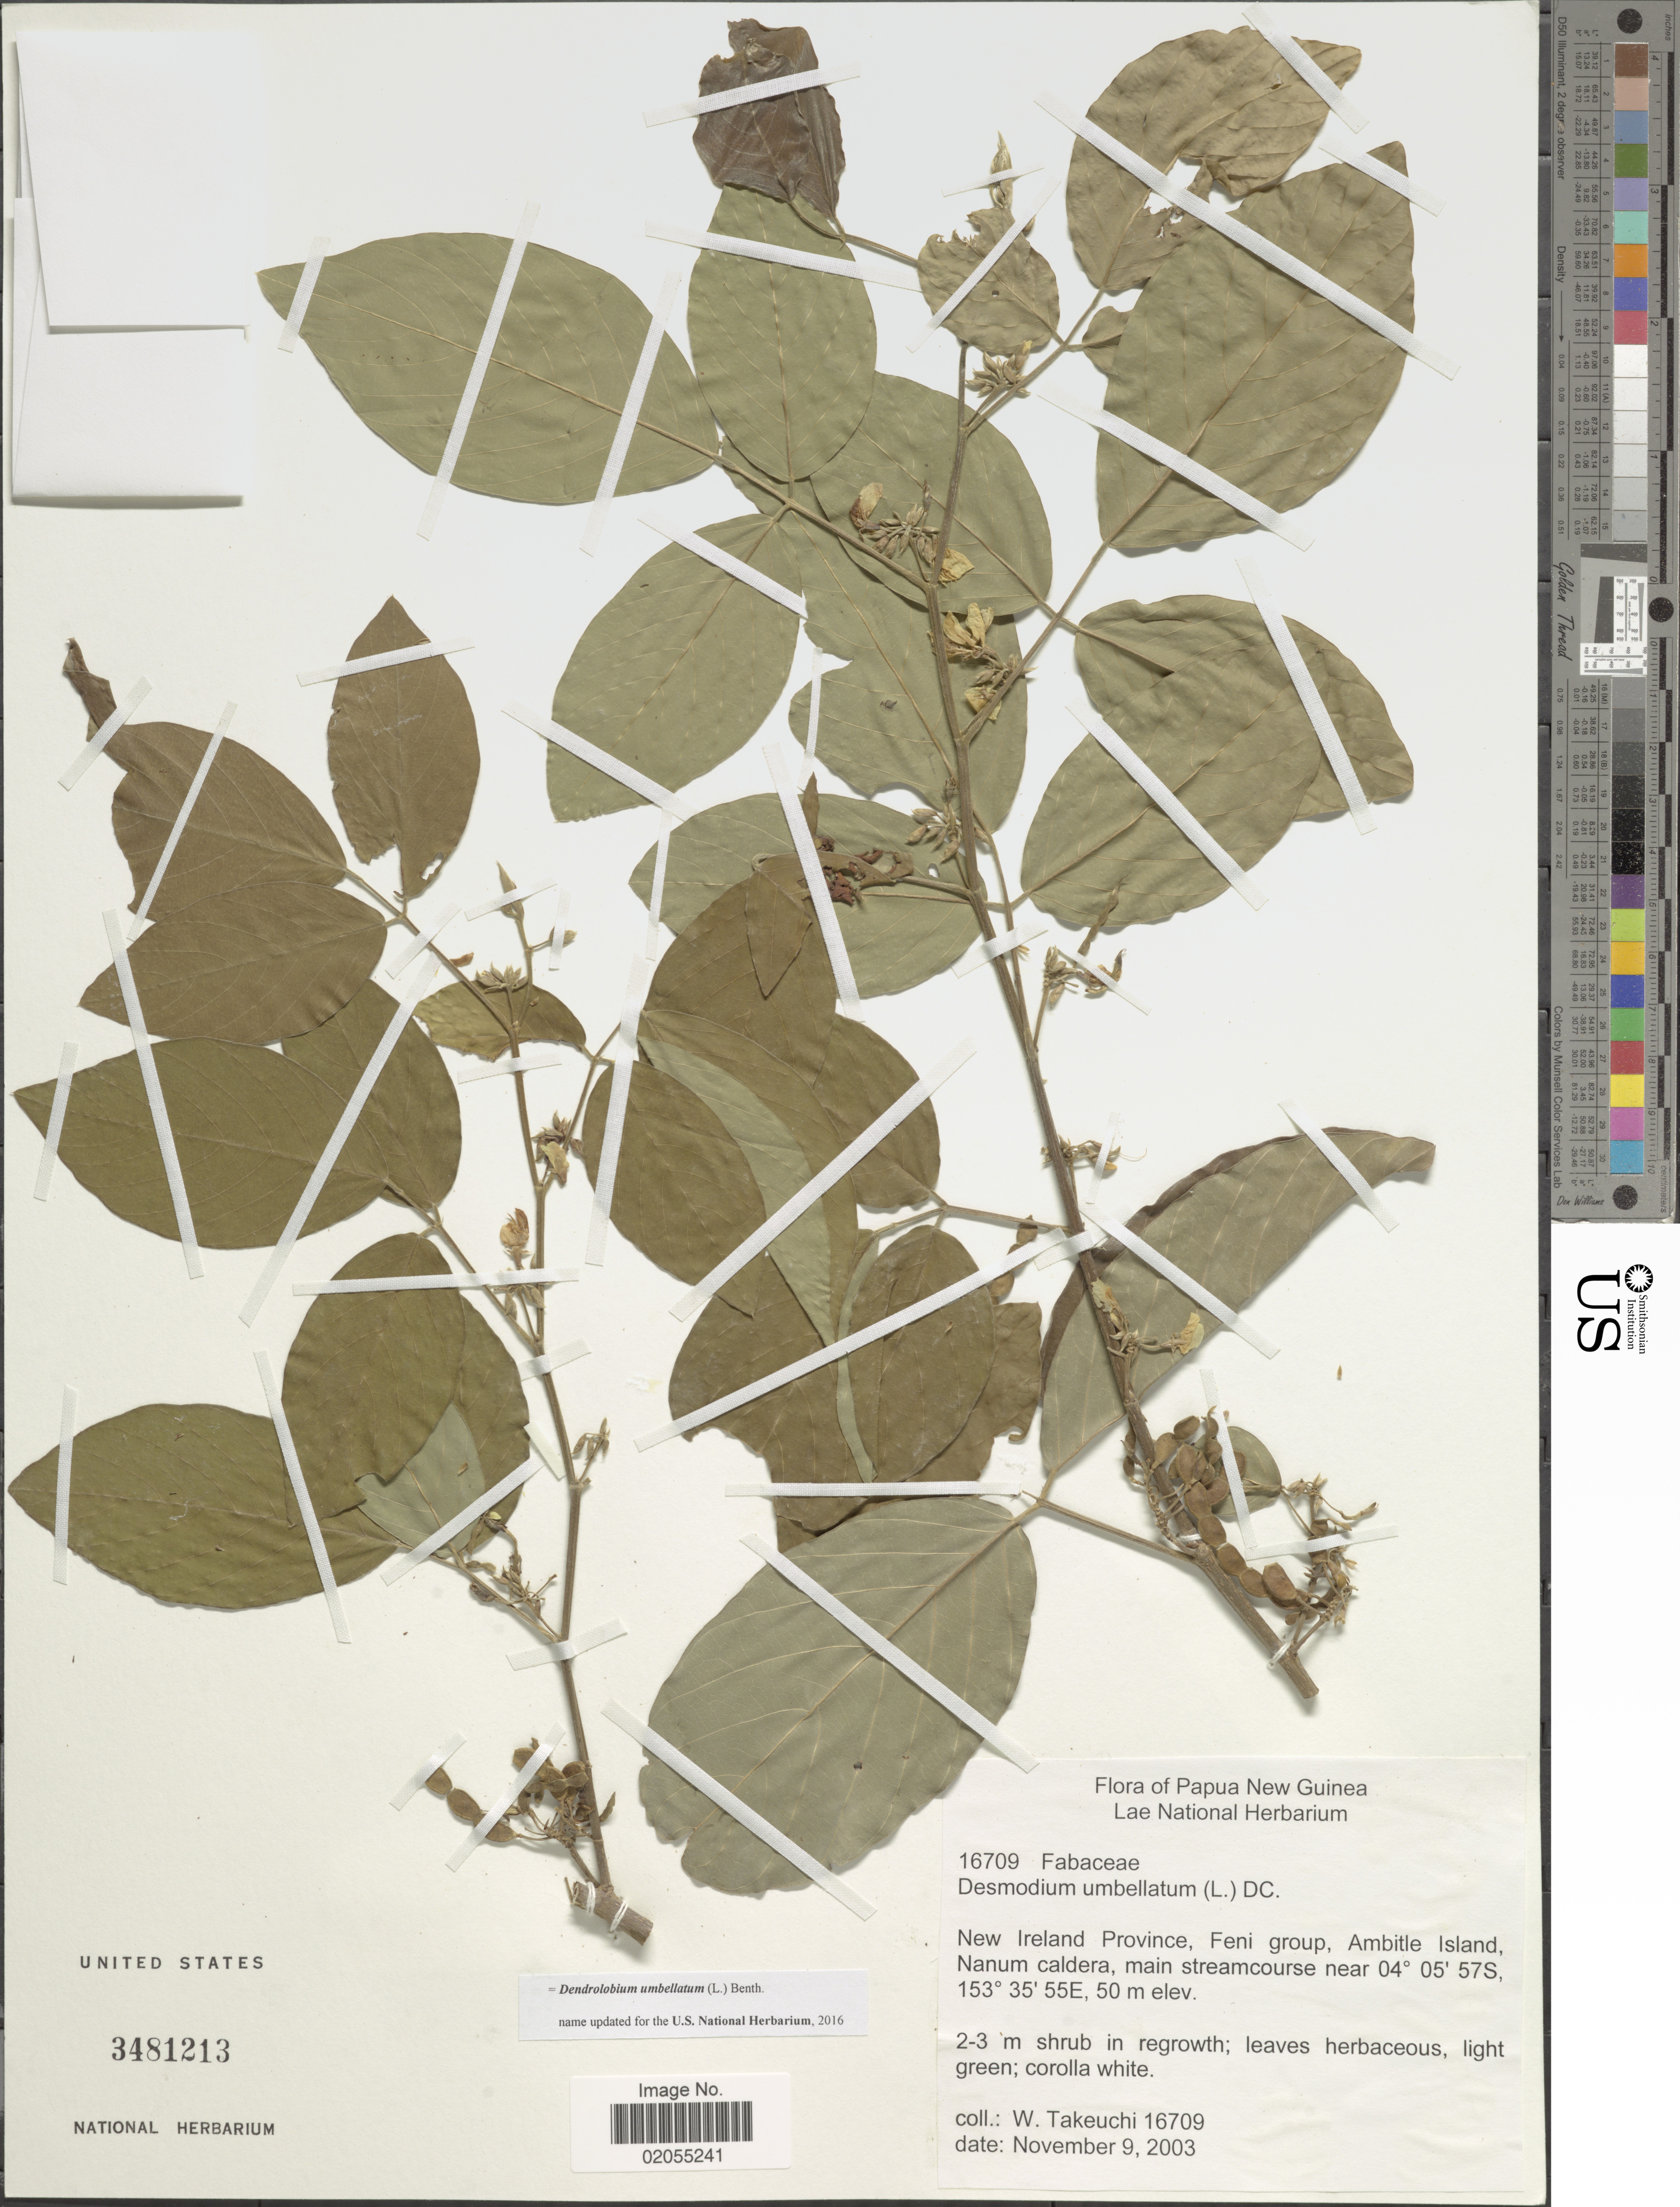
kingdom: Plantae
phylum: Tracheophyta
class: Magnoliopsida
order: Fabales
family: Fabaceae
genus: Dendrolobium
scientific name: Dendrolobium umbellatum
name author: (L.) Benth.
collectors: W. Takeuchi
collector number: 16709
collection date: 2003-11-09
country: Papua New Guinea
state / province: New Ireland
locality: Feni Group, Ambite Island, Nanum caldera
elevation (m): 50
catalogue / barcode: US 3481213